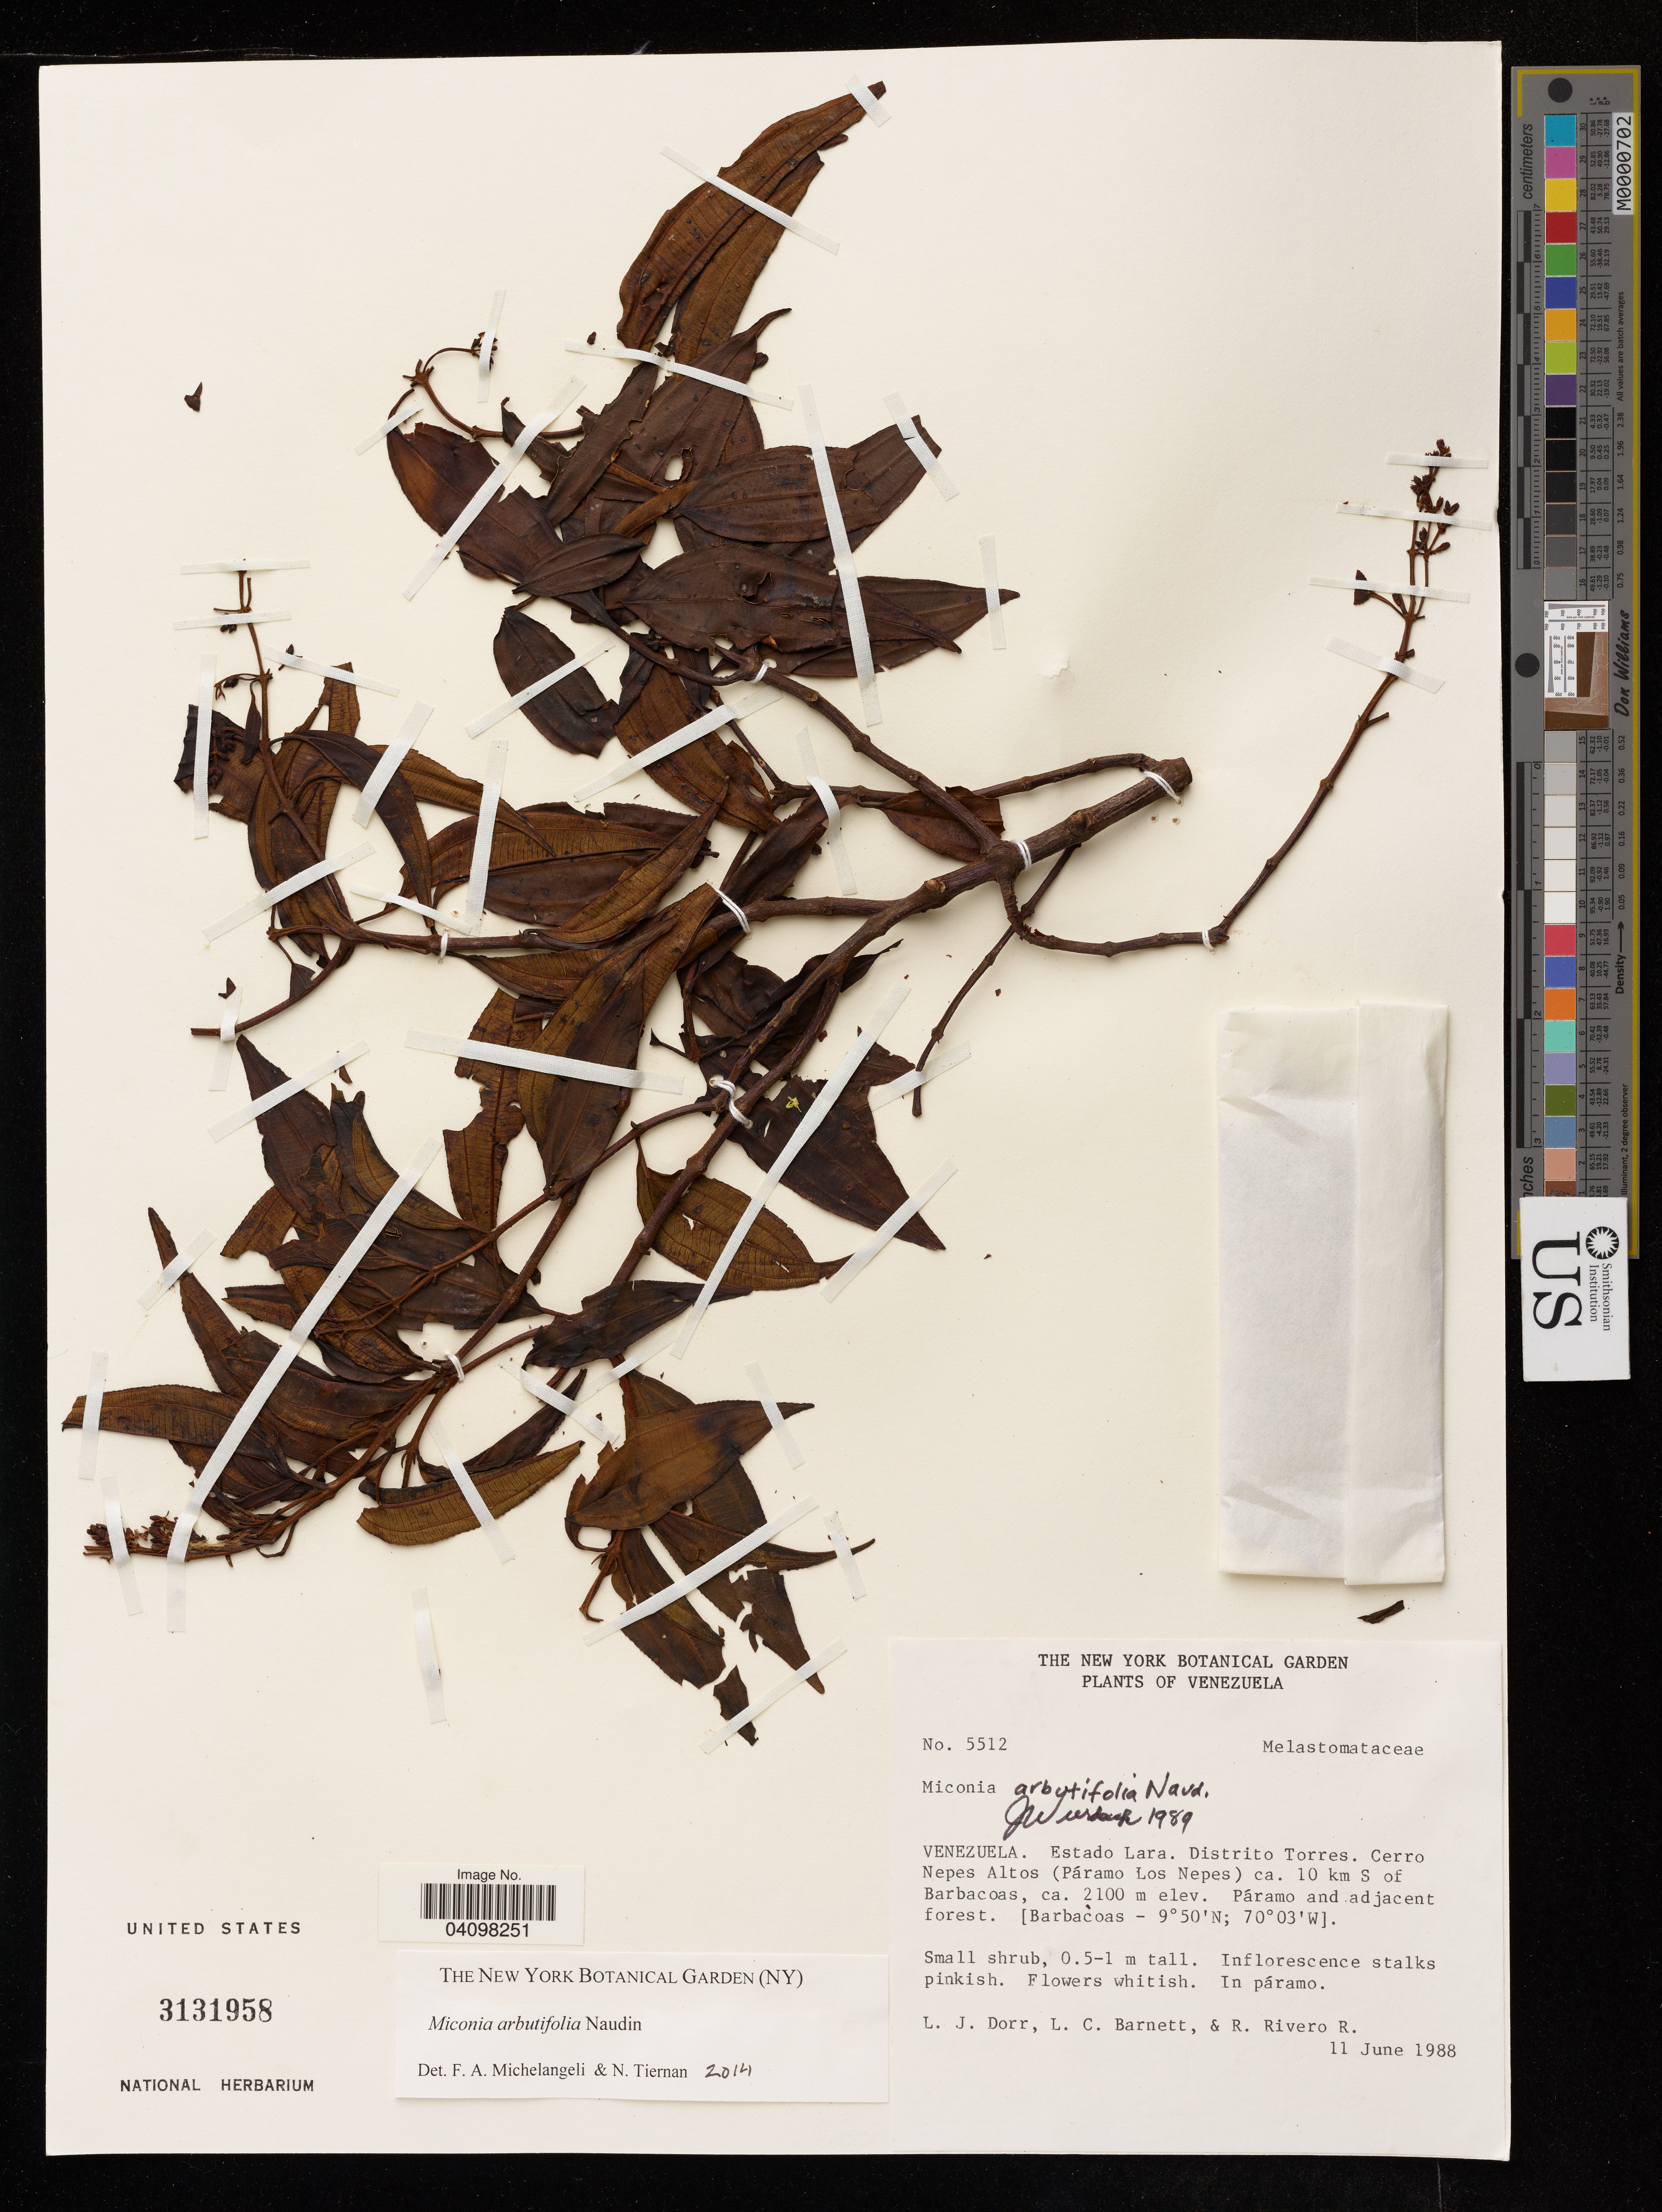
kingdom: Plantae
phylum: Tracheophyta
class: Magnoliopsida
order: Myrtales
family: Melastomataceae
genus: Miconia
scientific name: Miconia arbutifolia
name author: Naudin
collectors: L. C. Barnett & R. Rivero R.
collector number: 5512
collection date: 1988-06-11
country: Venezuela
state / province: Lara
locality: Distrito Torres. Cerro Nepes Altos (Páramo Los Nepes) ca. 10 km S of Barbacoas.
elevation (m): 2100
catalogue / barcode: US 3131958